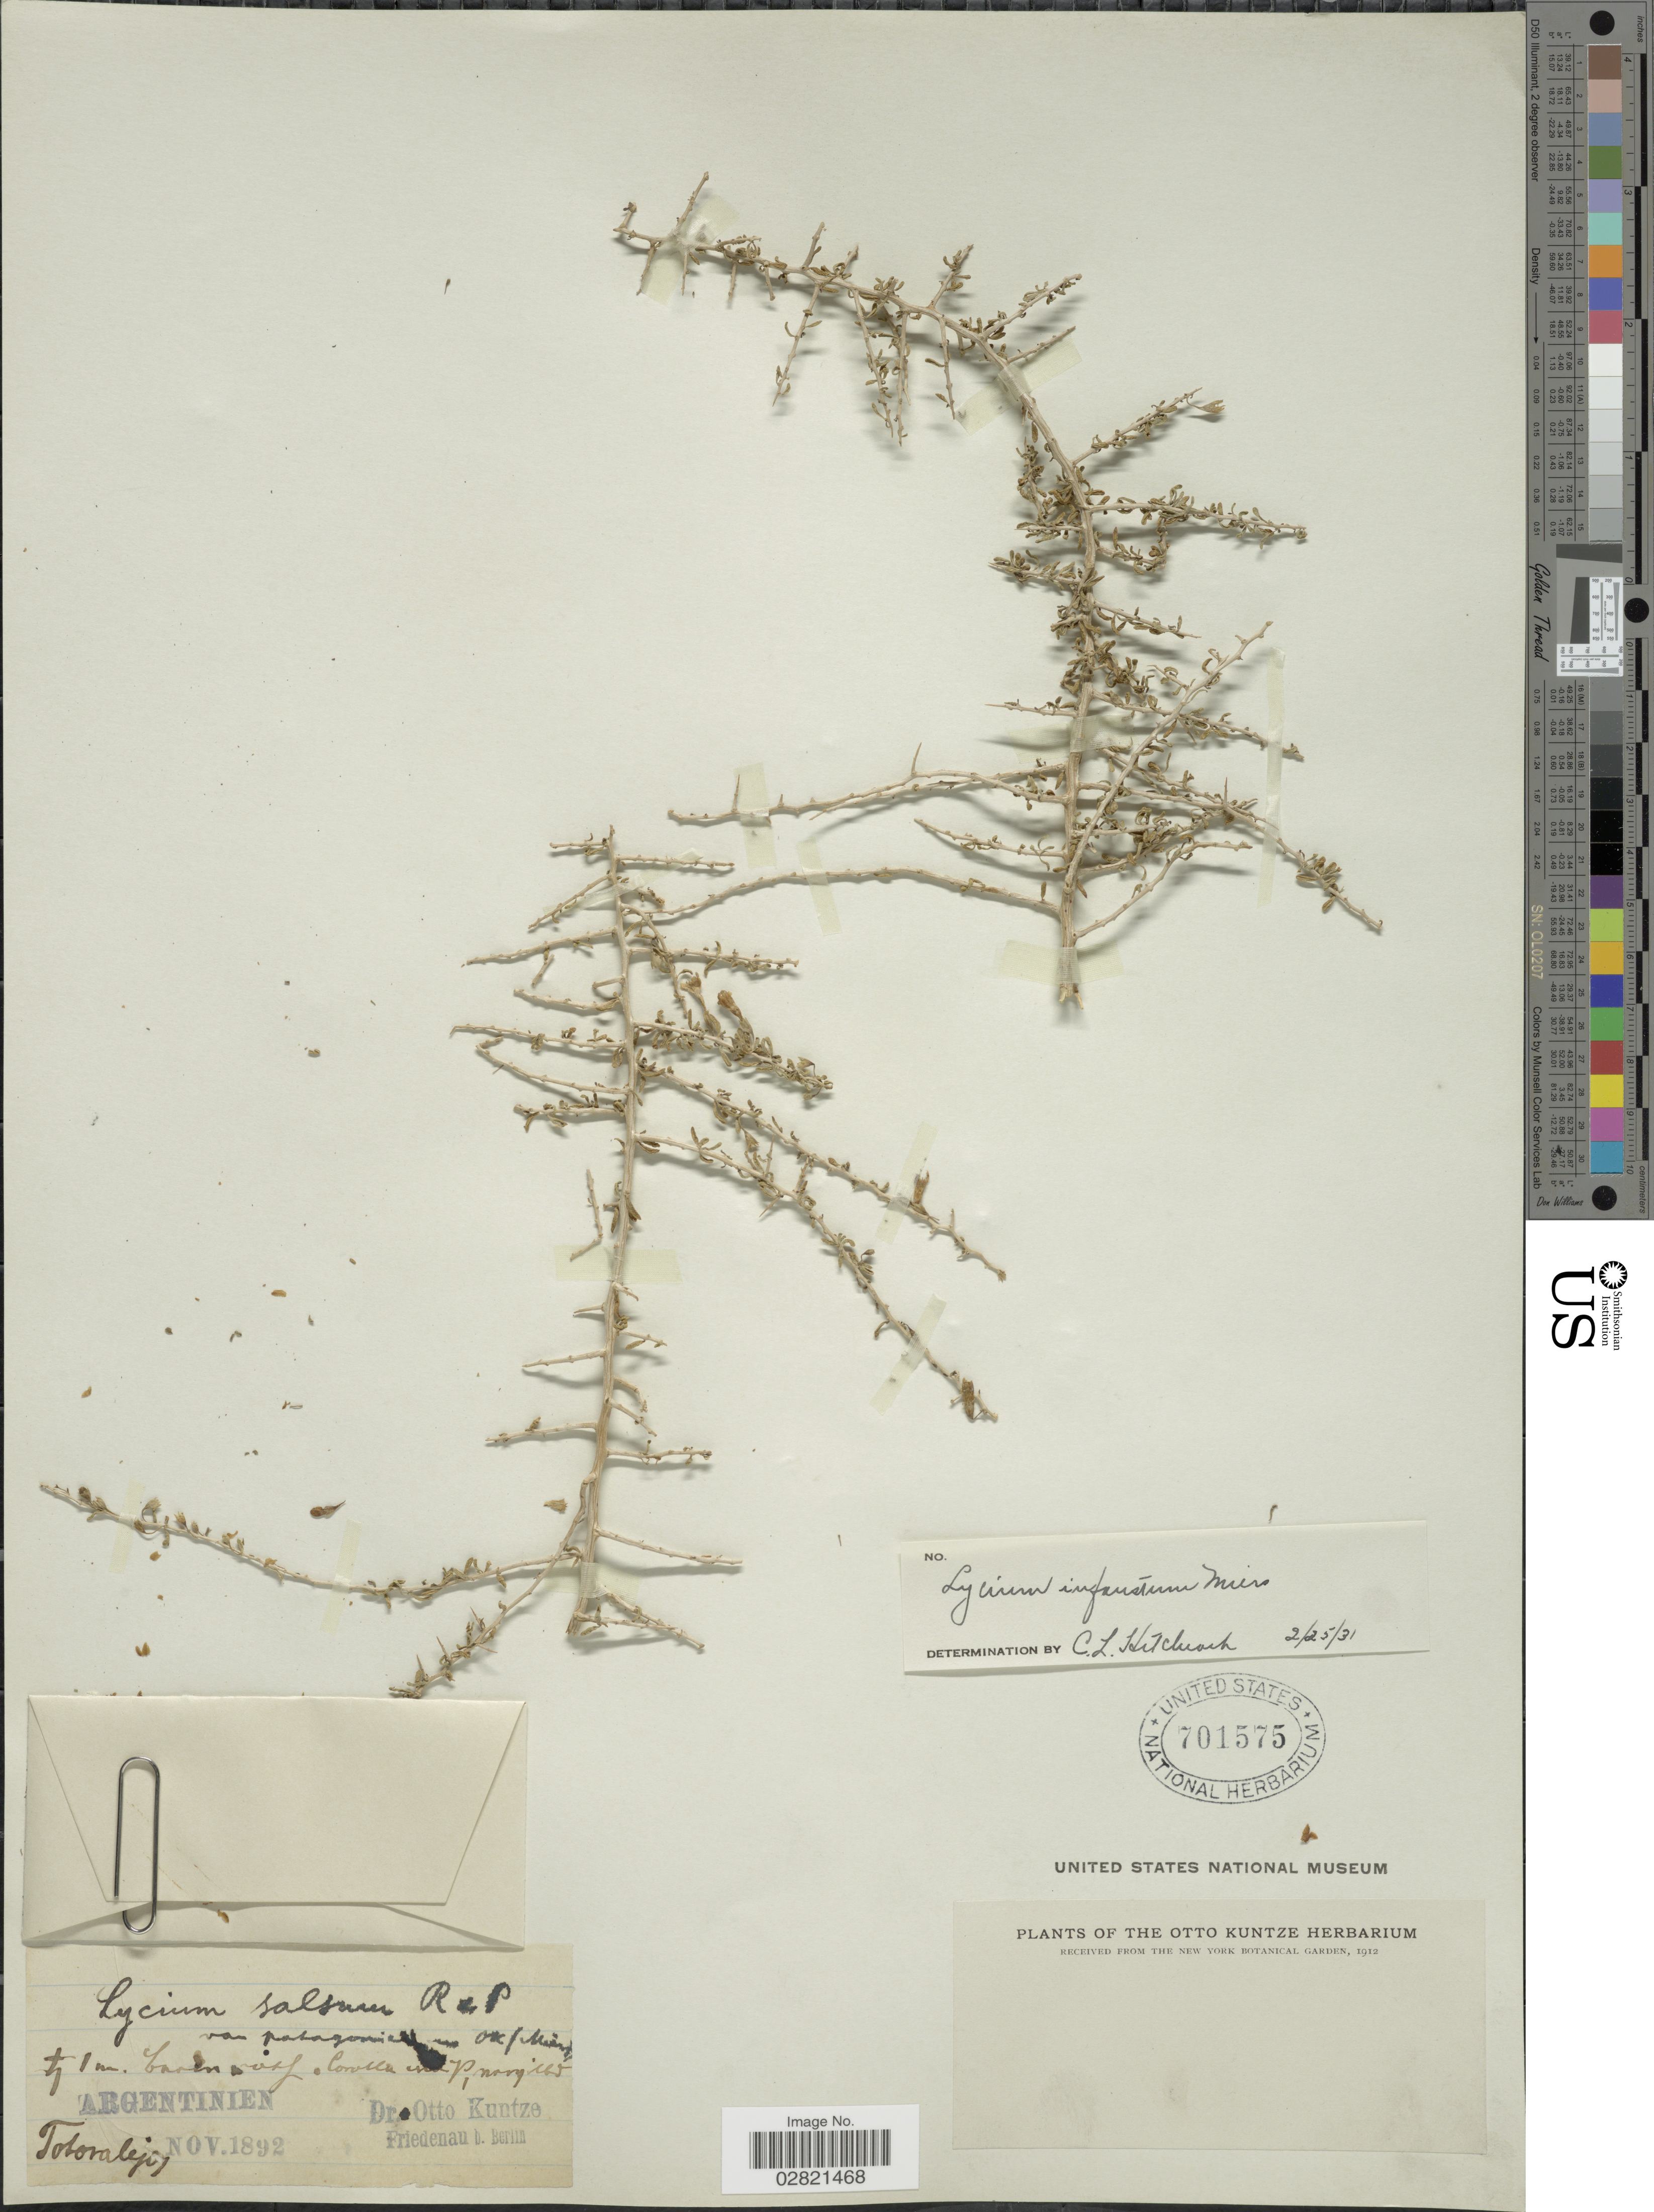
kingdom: Plantae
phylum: Tracheophyta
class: Magnoliopsida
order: Solanales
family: Solanaceae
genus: Lycium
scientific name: Lycium infaustum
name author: Miers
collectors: C.E.O. Kuntze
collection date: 1892-11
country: Argentina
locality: Totoraleji.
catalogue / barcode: US 701575